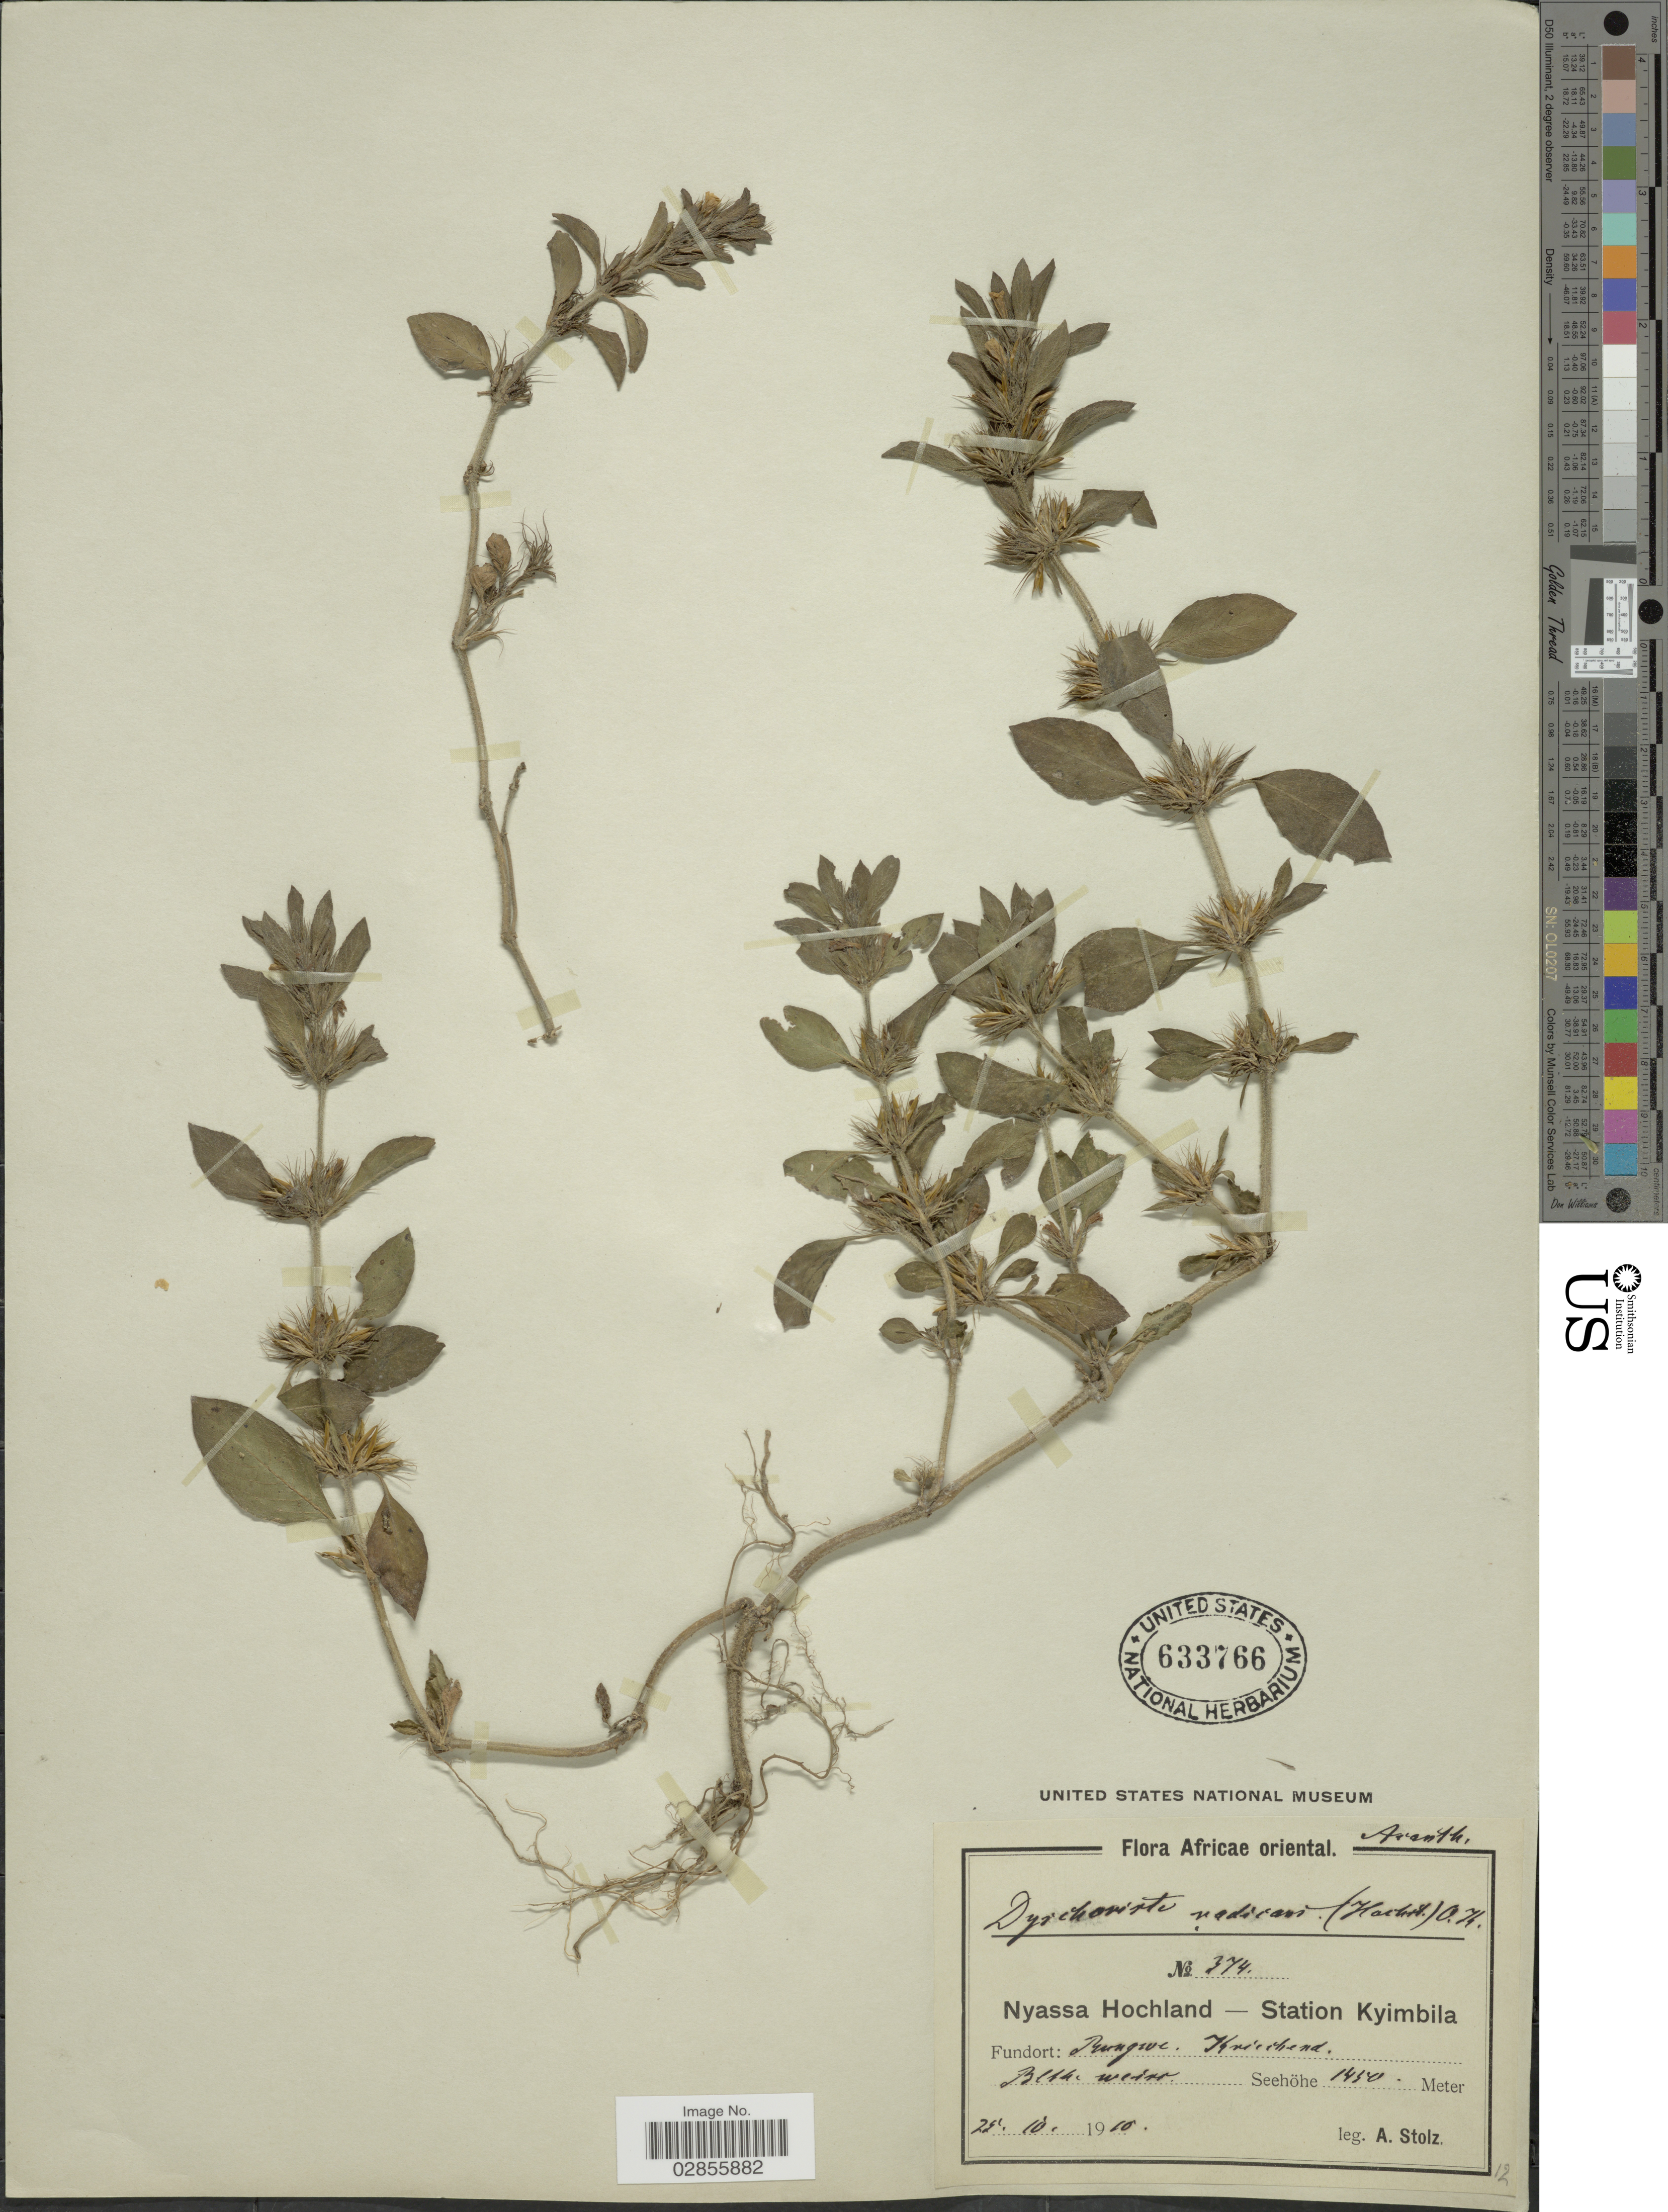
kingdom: Plantae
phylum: Tracheophyta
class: Magnoliopsida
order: Lamiales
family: Acanthaceae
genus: Dyschoriste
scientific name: Dyschoriste radicans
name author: (Hochst. ex A. Rich.) Nees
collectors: A. Stolz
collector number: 374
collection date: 1915-10-25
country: Malawi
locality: Nyassa Hochland- Station Kyimbila. Fundort: Rungwe.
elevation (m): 1450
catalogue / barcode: US 633766